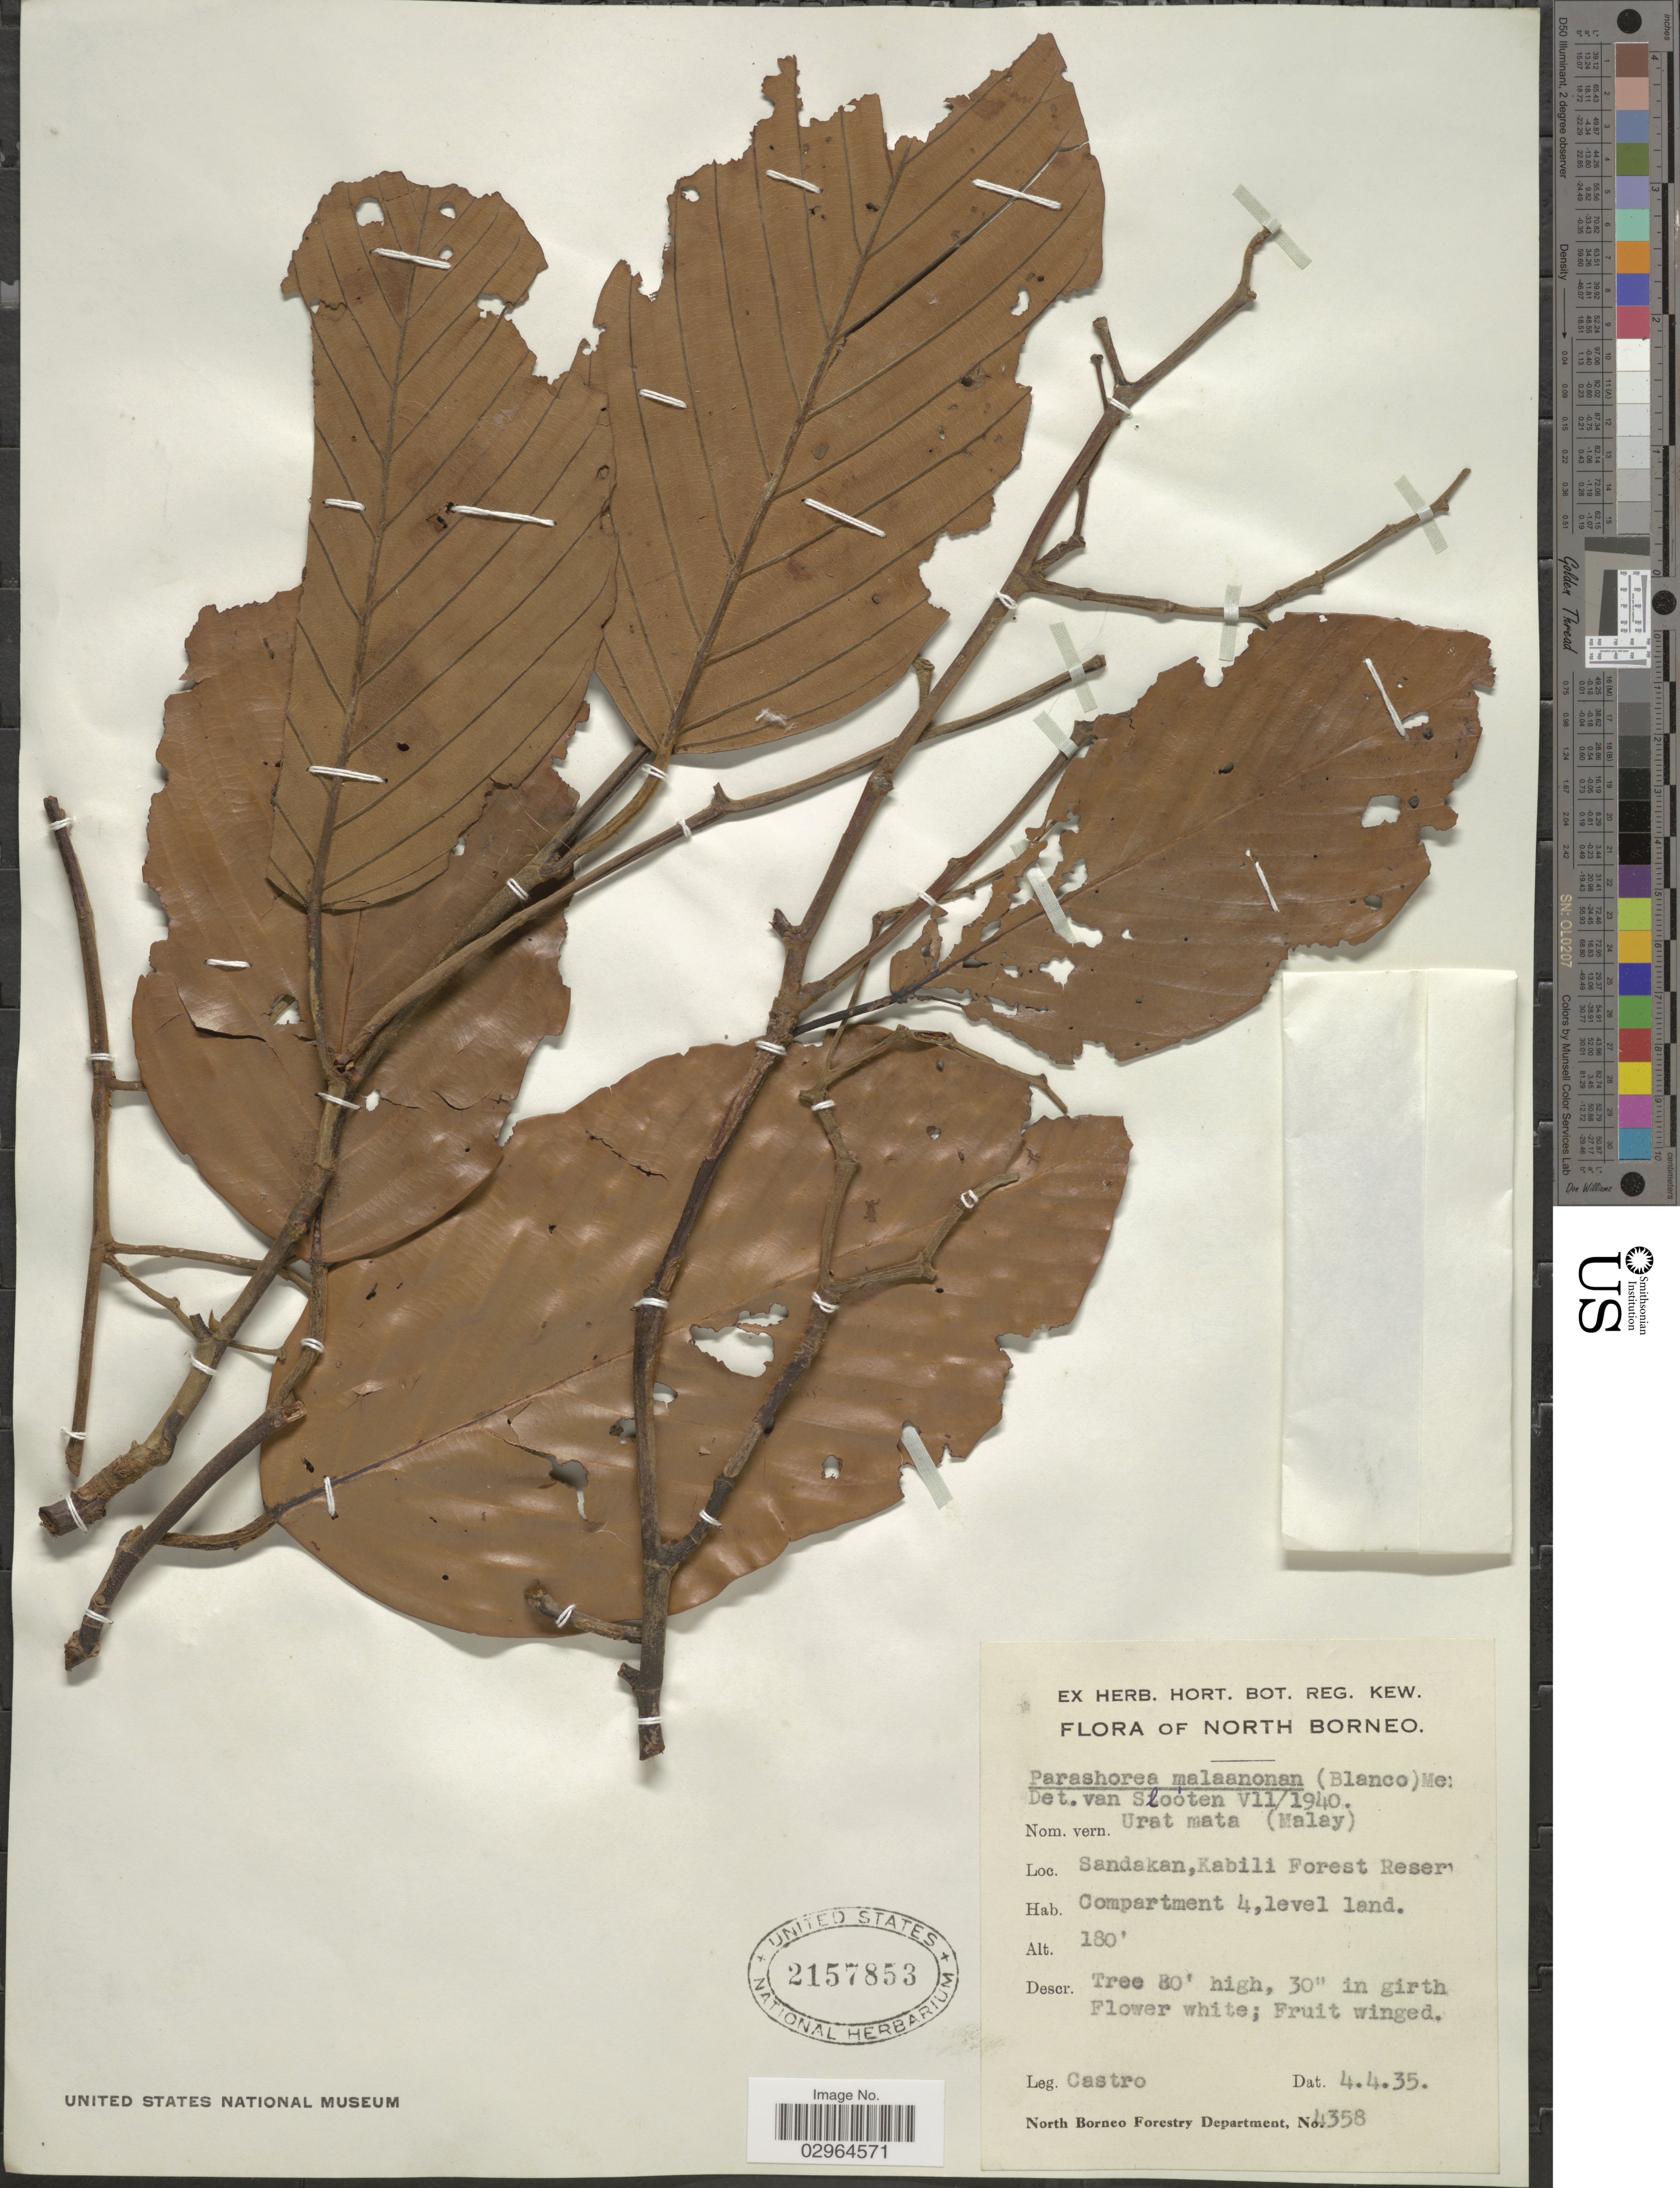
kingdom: Plantae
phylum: Tracheophyta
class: Magnoliopsida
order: Malvales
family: Dipterocarpaceae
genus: Parashorea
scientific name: Parashorea malaanonan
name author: (Blanco) Merr.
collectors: -. Castro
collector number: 4358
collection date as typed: Transcribed d/m/y: 4/4/35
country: Malaysia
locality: North Borneo, Sandakan, Kabili Forest Reserve, Compartment 4, level land.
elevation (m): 55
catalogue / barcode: US 2157853